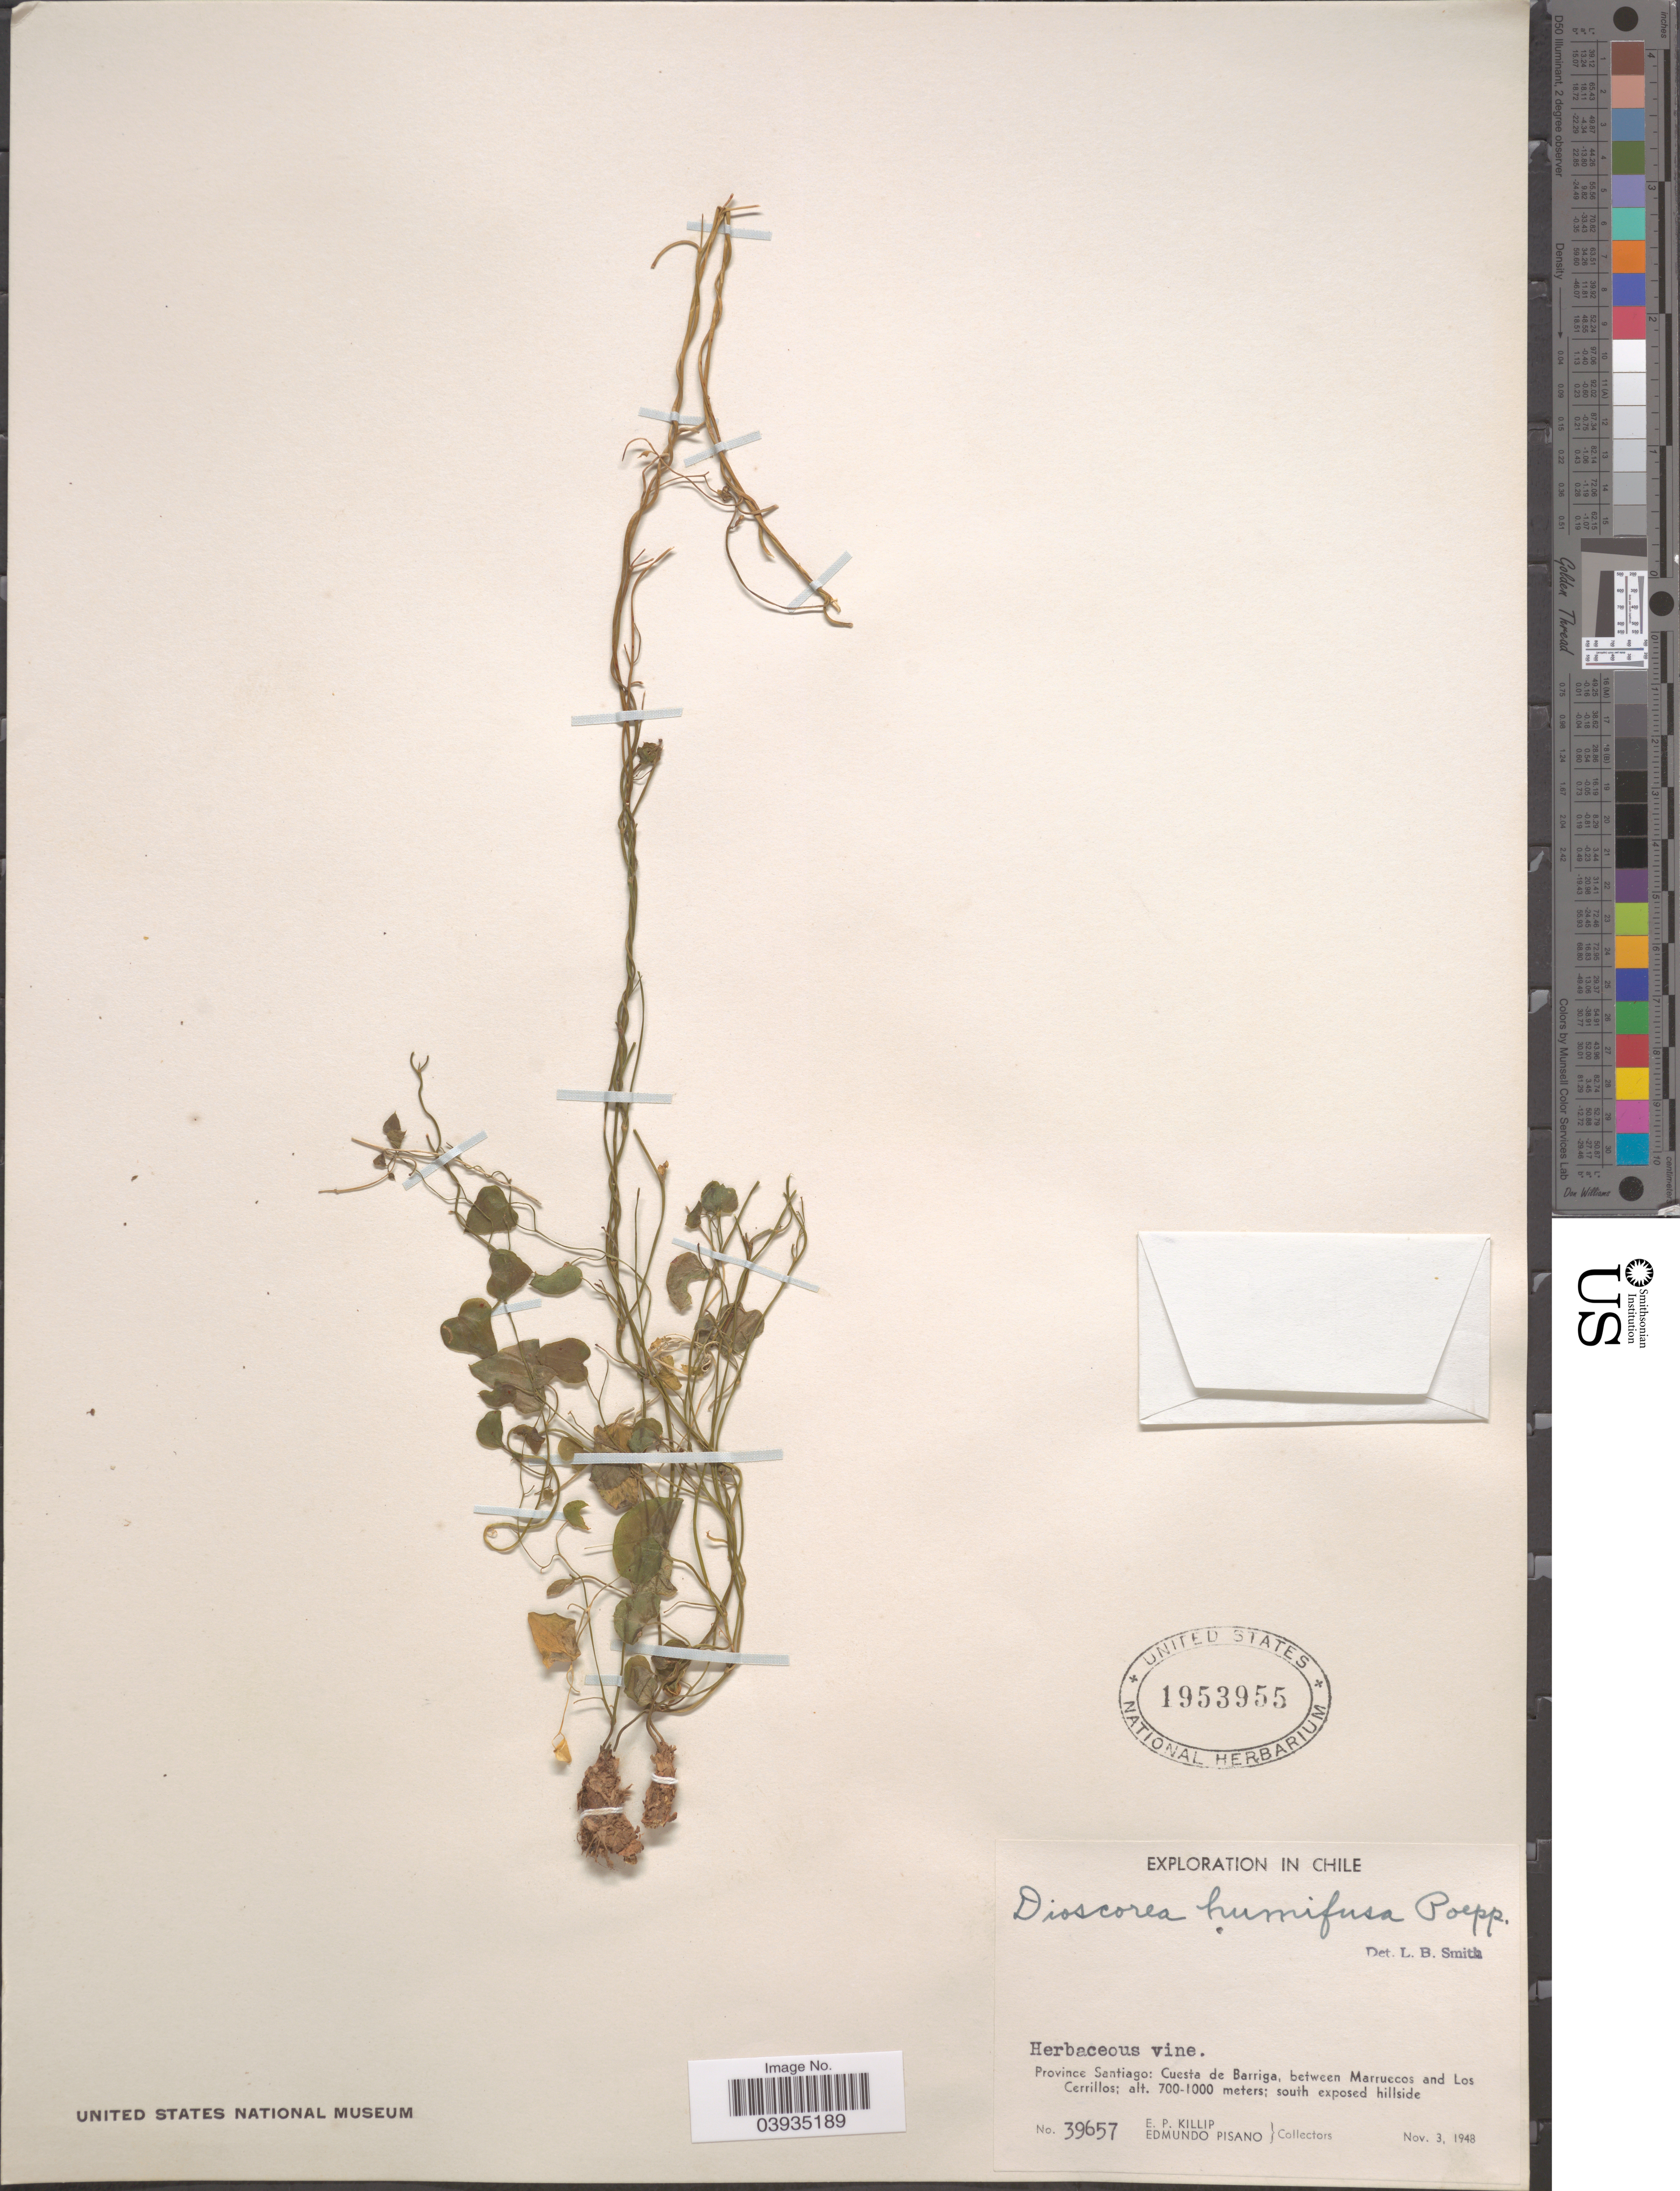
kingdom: Plantae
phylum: Tracheophyta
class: Liliopsida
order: Dioscoreales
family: Dioscoreaceae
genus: Dioscorea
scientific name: Dioscorea humifusa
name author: Poepp.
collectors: E. P. Killip & E. Pisano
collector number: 39657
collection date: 1948-11-03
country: Chile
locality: Province Santiago: Cuesta de Barriga, between Marruecos and Los Cerrillos; south exposed hillside.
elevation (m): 700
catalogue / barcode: US 1953955